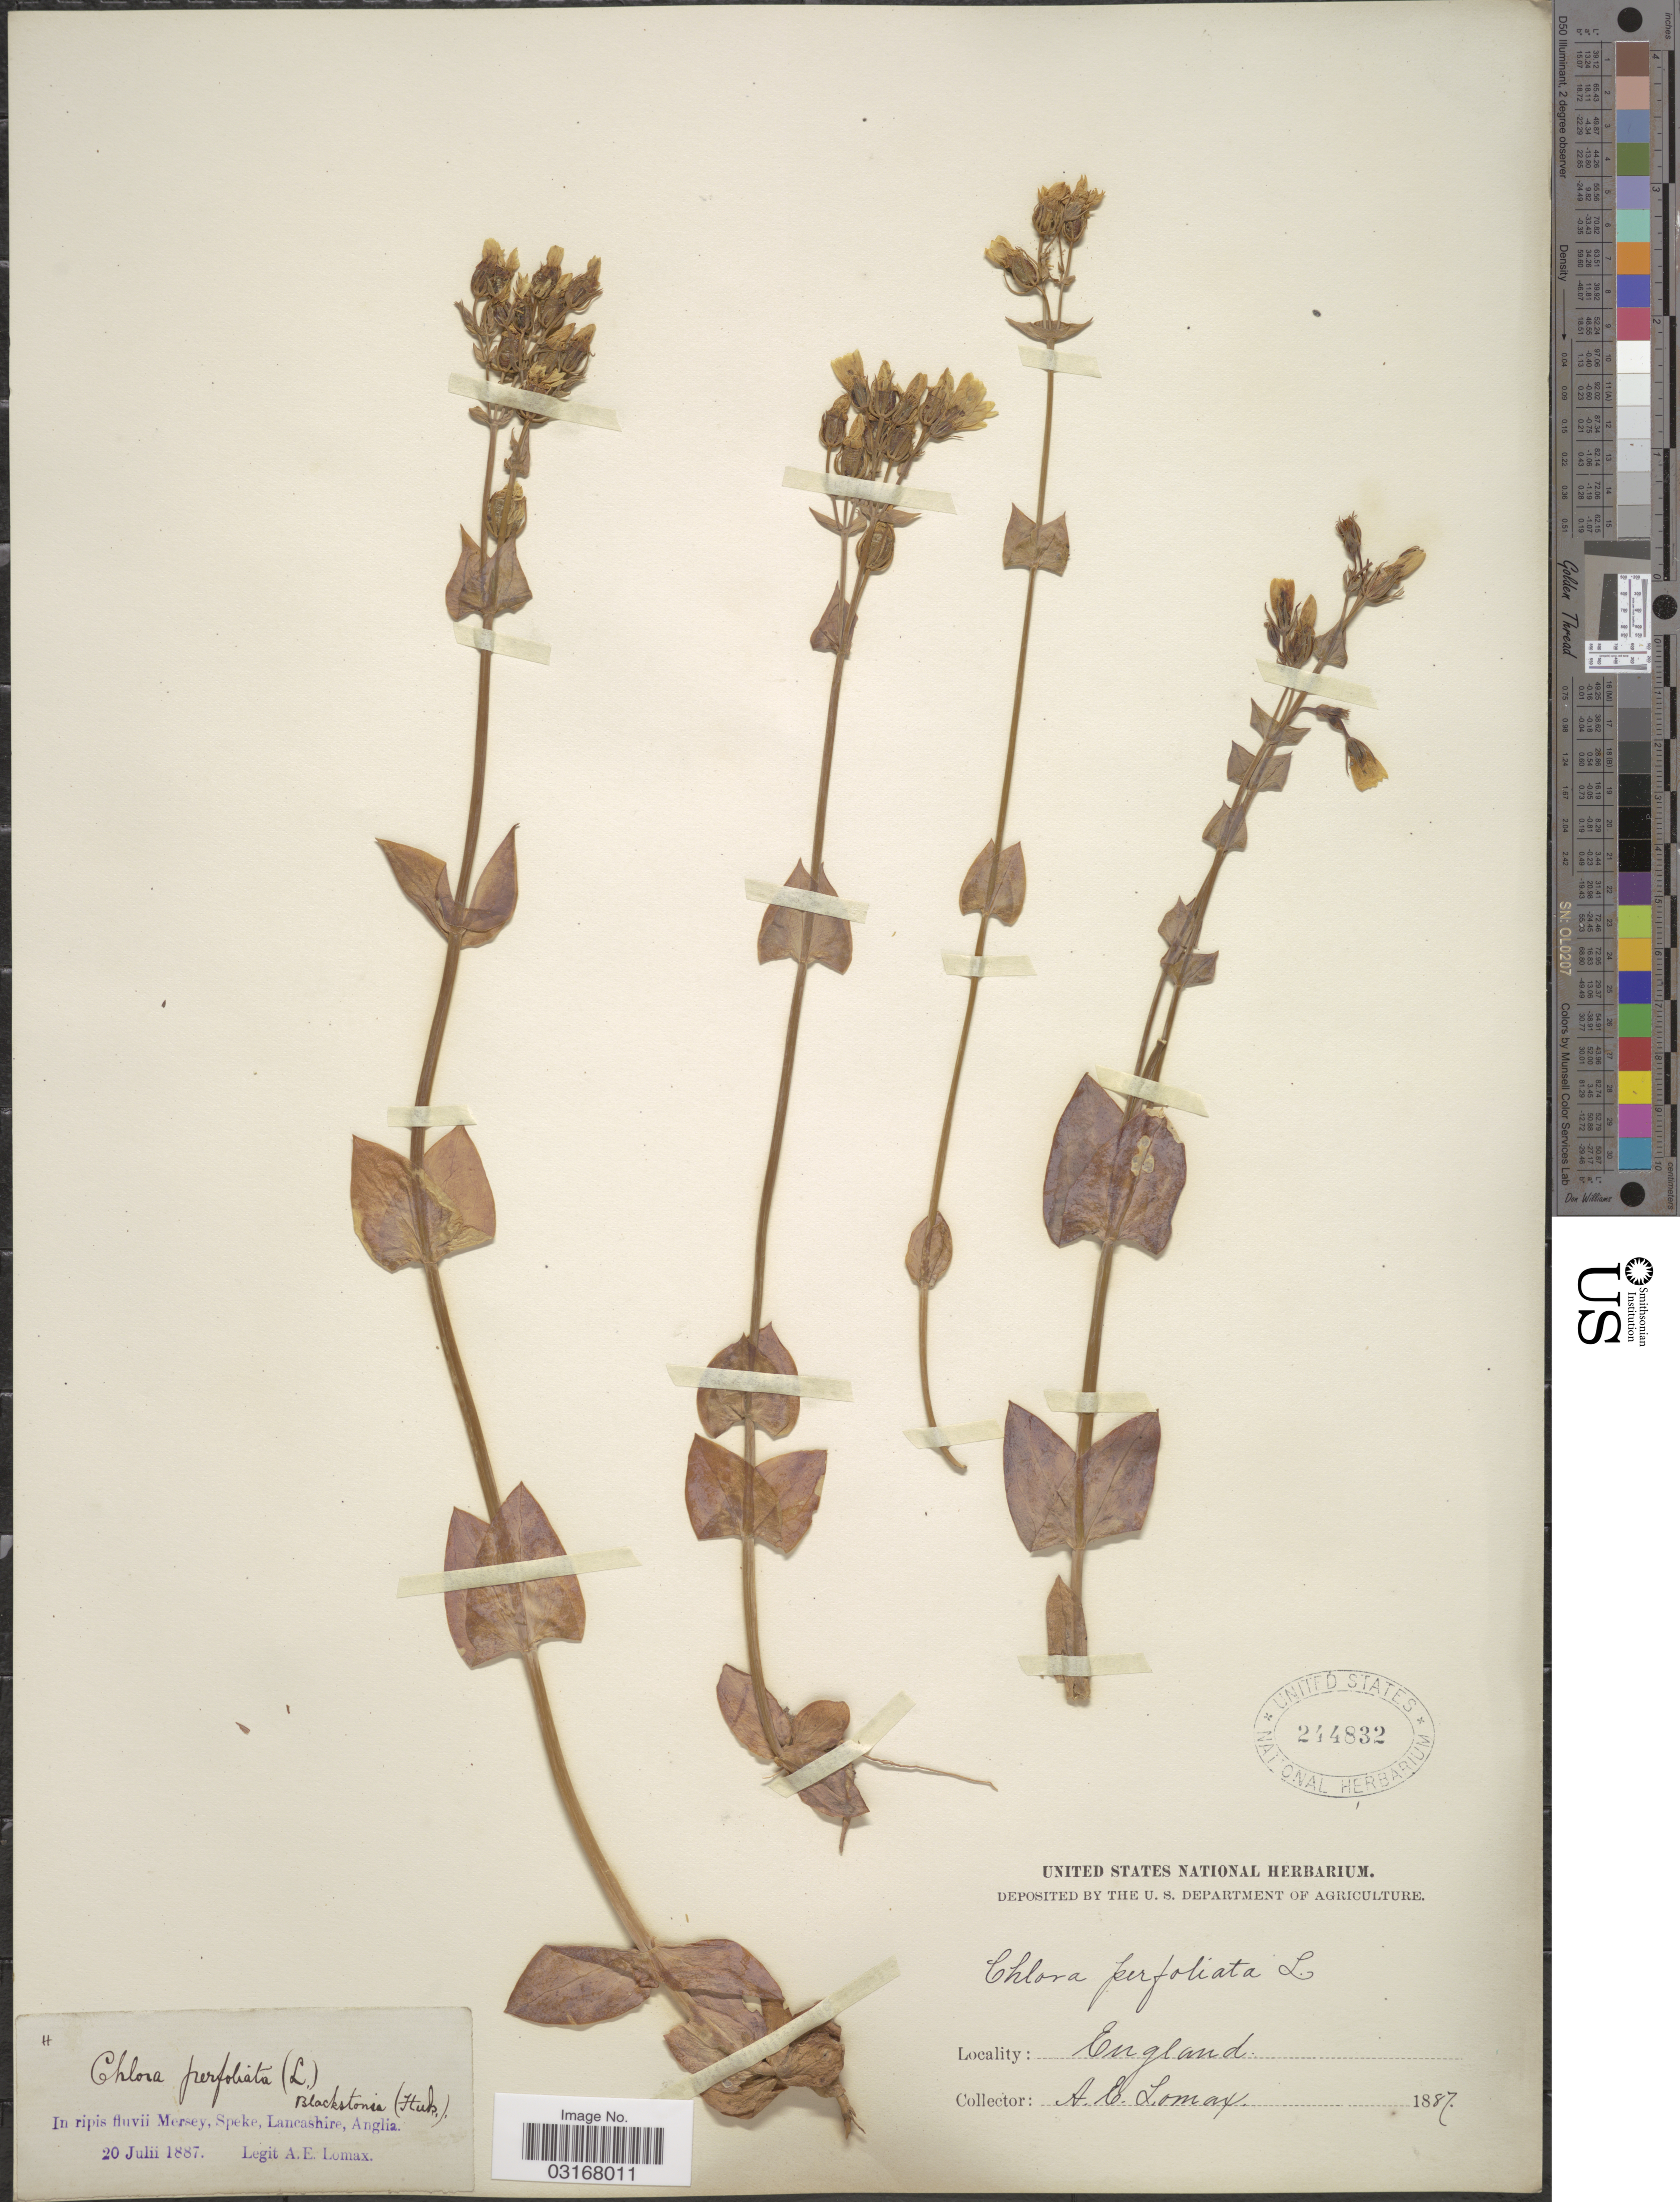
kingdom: Plantae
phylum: Tracheophyta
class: Magnoliopsida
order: Gentianales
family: Gentianaceae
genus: Chlora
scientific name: Chlora perfoliata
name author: (L.) L.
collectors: A. Lomax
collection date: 1887-07-20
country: United Kingdom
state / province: England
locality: In ripis fluvii Mersey, Speke, Lancashire, Anglia.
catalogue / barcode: US 244832